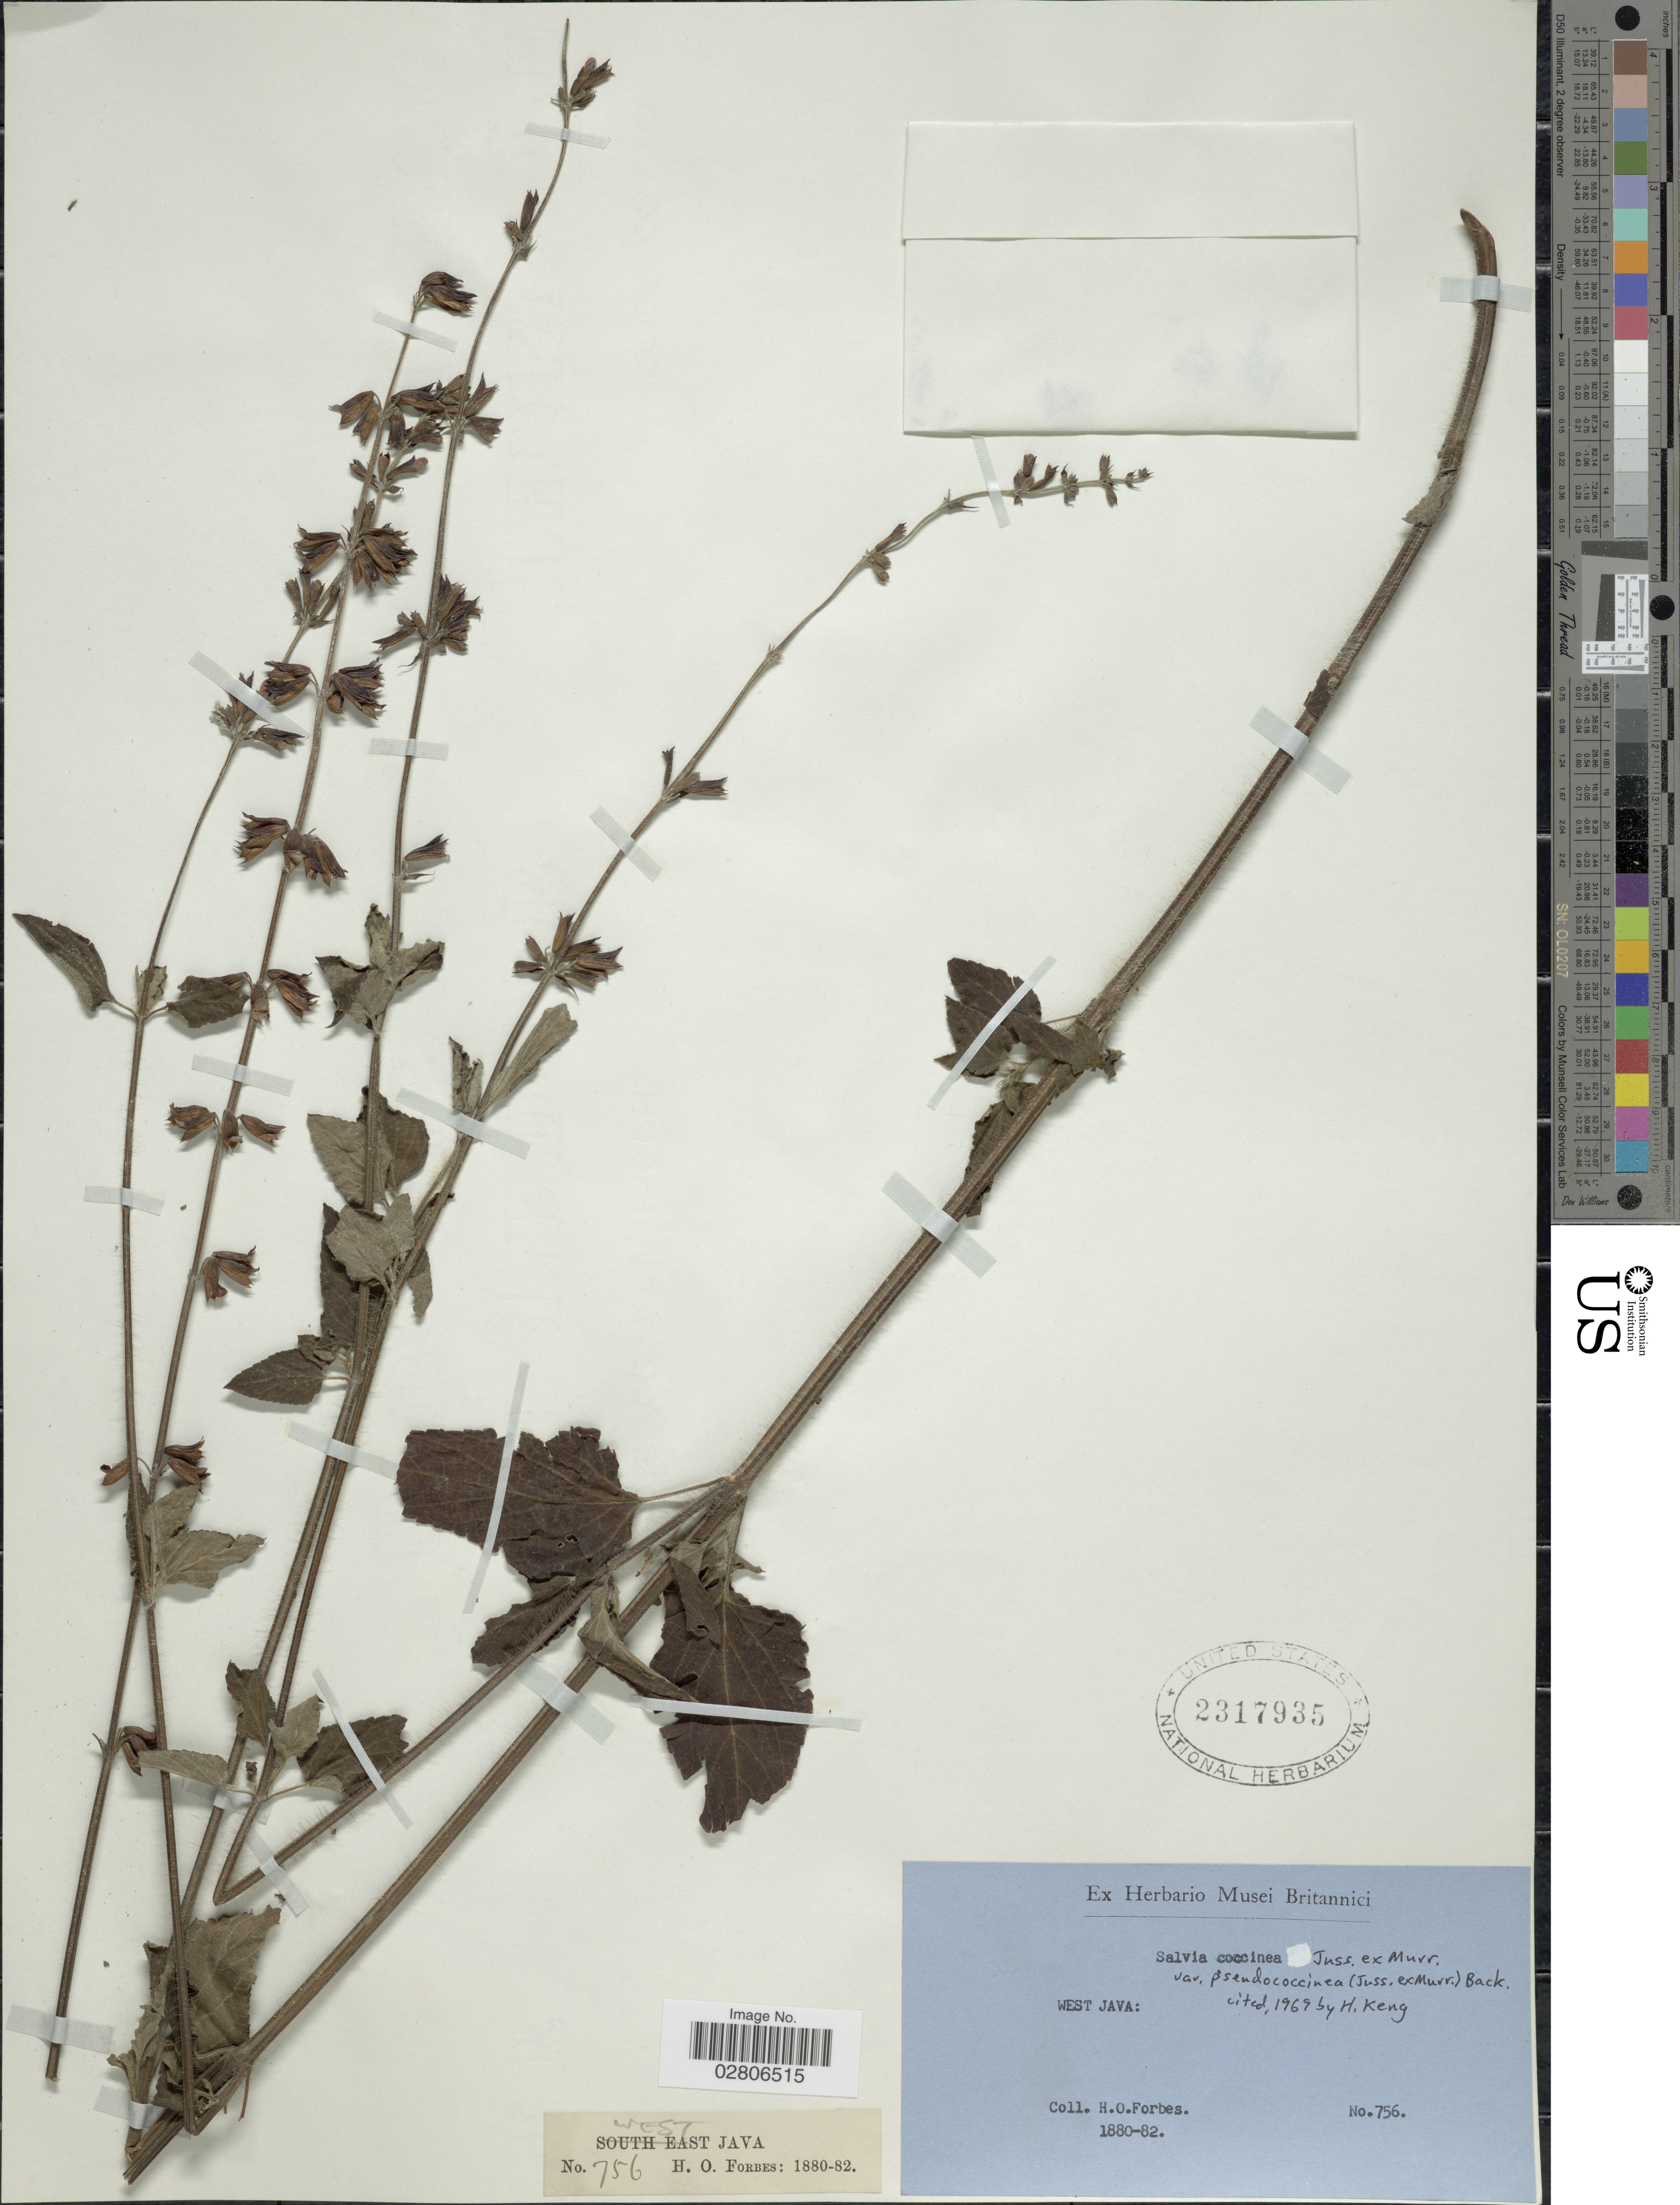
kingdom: Plantae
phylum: Tracheophyta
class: Magnoliopsida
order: Lamiales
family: Lamiaceae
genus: Salvia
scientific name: Salvia coccinea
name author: Etlinger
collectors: H. O. Forbes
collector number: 756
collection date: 1880/1882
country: Indonesia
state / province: Java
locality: West Java.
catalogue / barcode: US 2317935